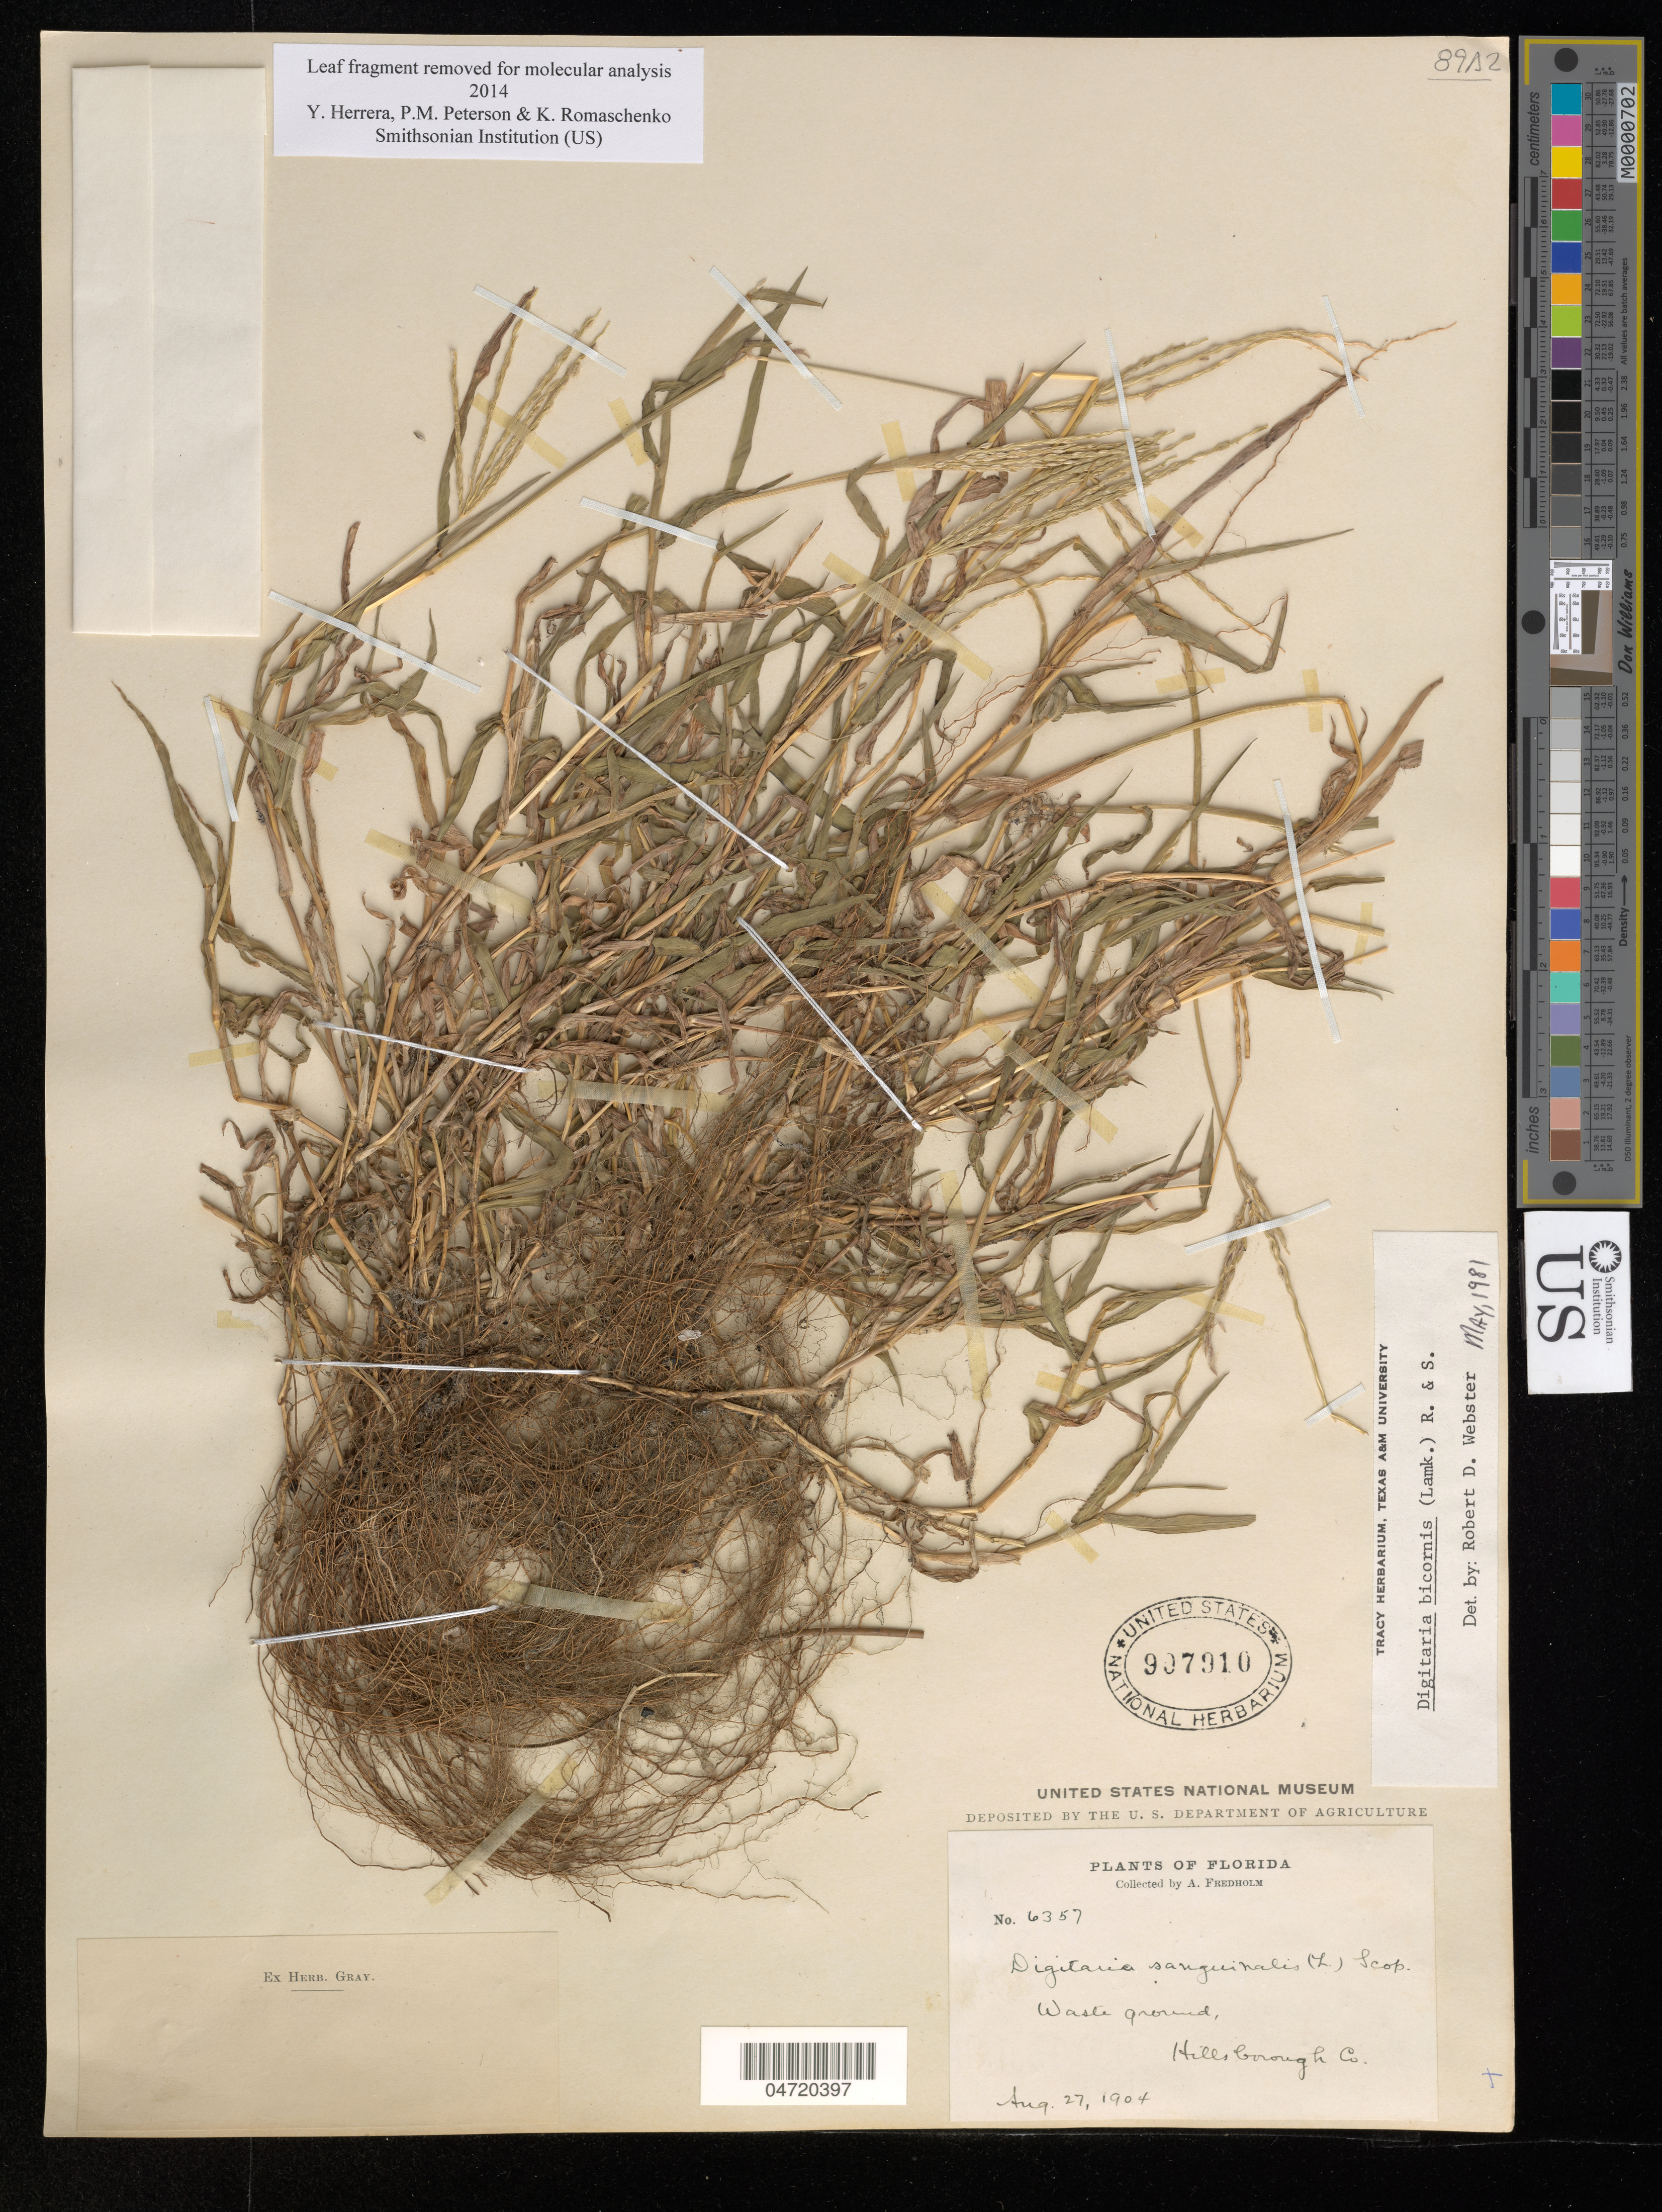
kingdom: Plantae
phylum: Tracheophyta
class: Liliopsida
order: Poales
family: Poaceae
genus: Digitaria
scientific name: Digitaria bicornis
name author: (Lam.) Roem. & Schult.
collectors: A. Fredholm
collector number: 6357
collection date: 1904-08-27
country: United States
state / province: Florida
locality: Hillsborough Co.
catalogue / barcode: US 907910